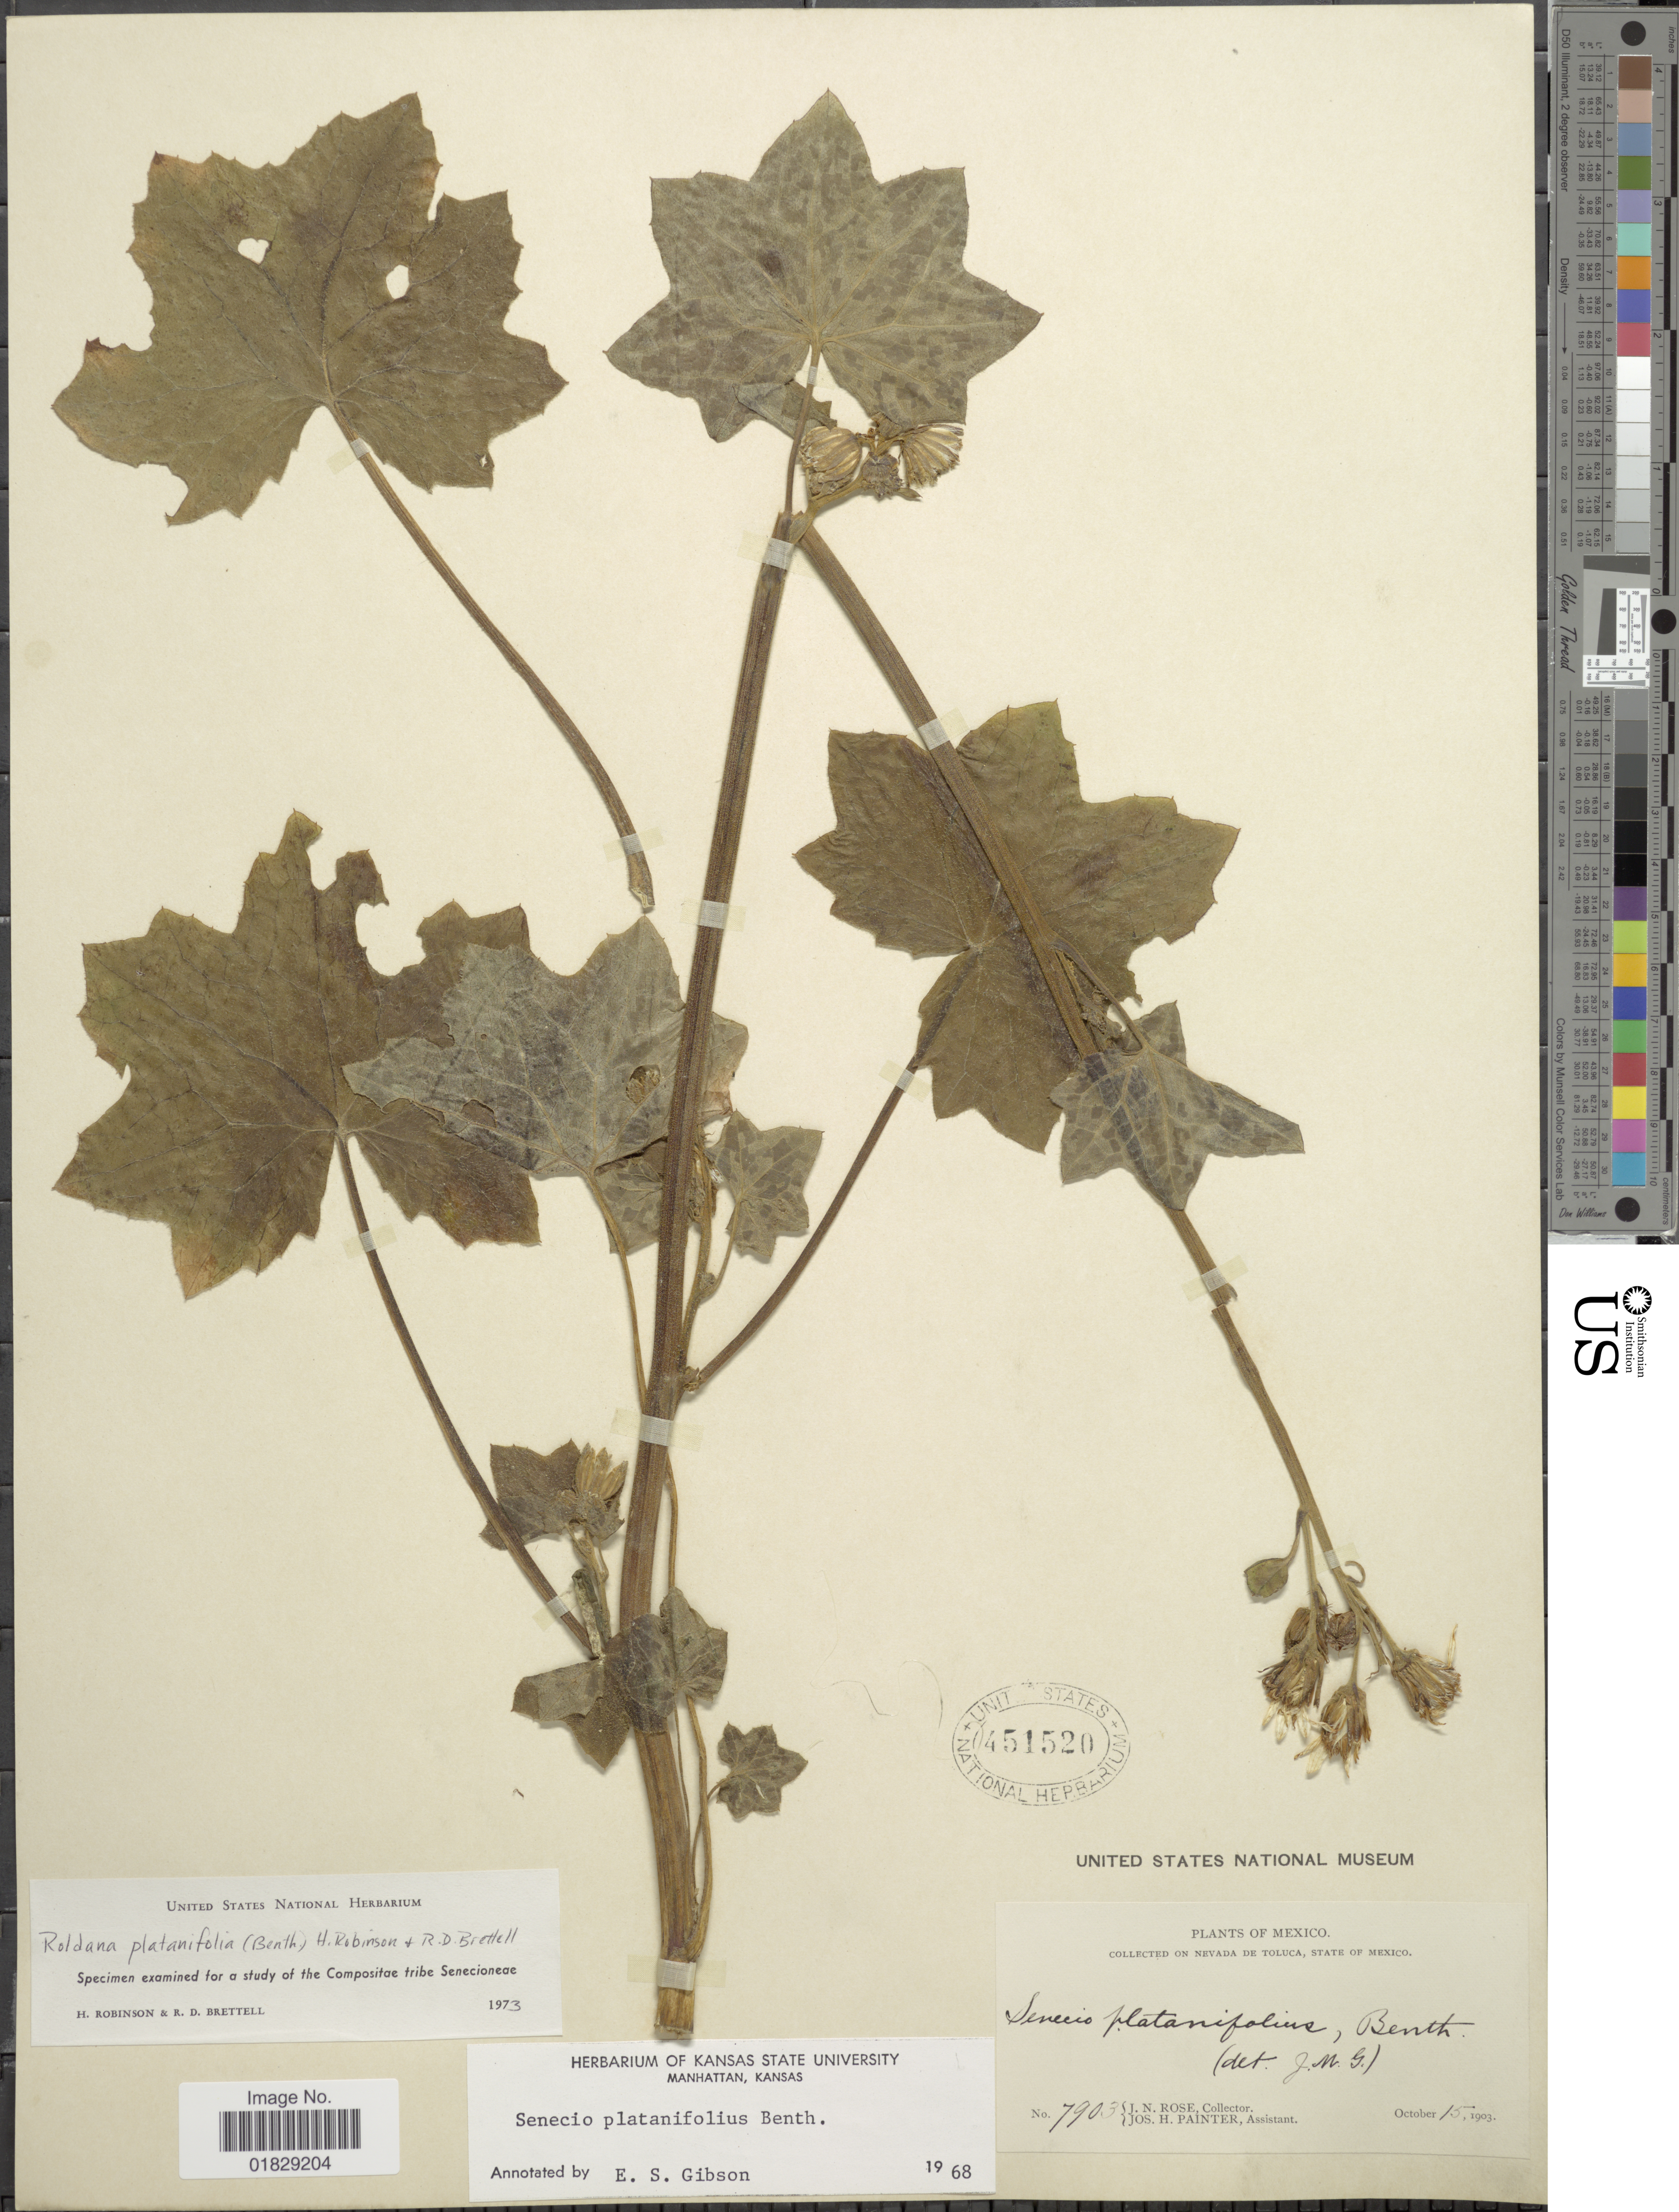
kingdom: Plantae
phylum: Tracheophyta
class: Magnoliopsida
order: Asterales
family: Asteraceae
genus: Roldana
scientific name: Roldana platanifolia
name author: (Benth.) H. Rob. & Brettell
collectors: J. N. Rose & J. H. Painter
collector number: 7903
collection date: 1903-10-15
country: Mexico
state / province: México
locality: On Nevada de Toluca, State of Mexico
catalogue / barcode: US 451520